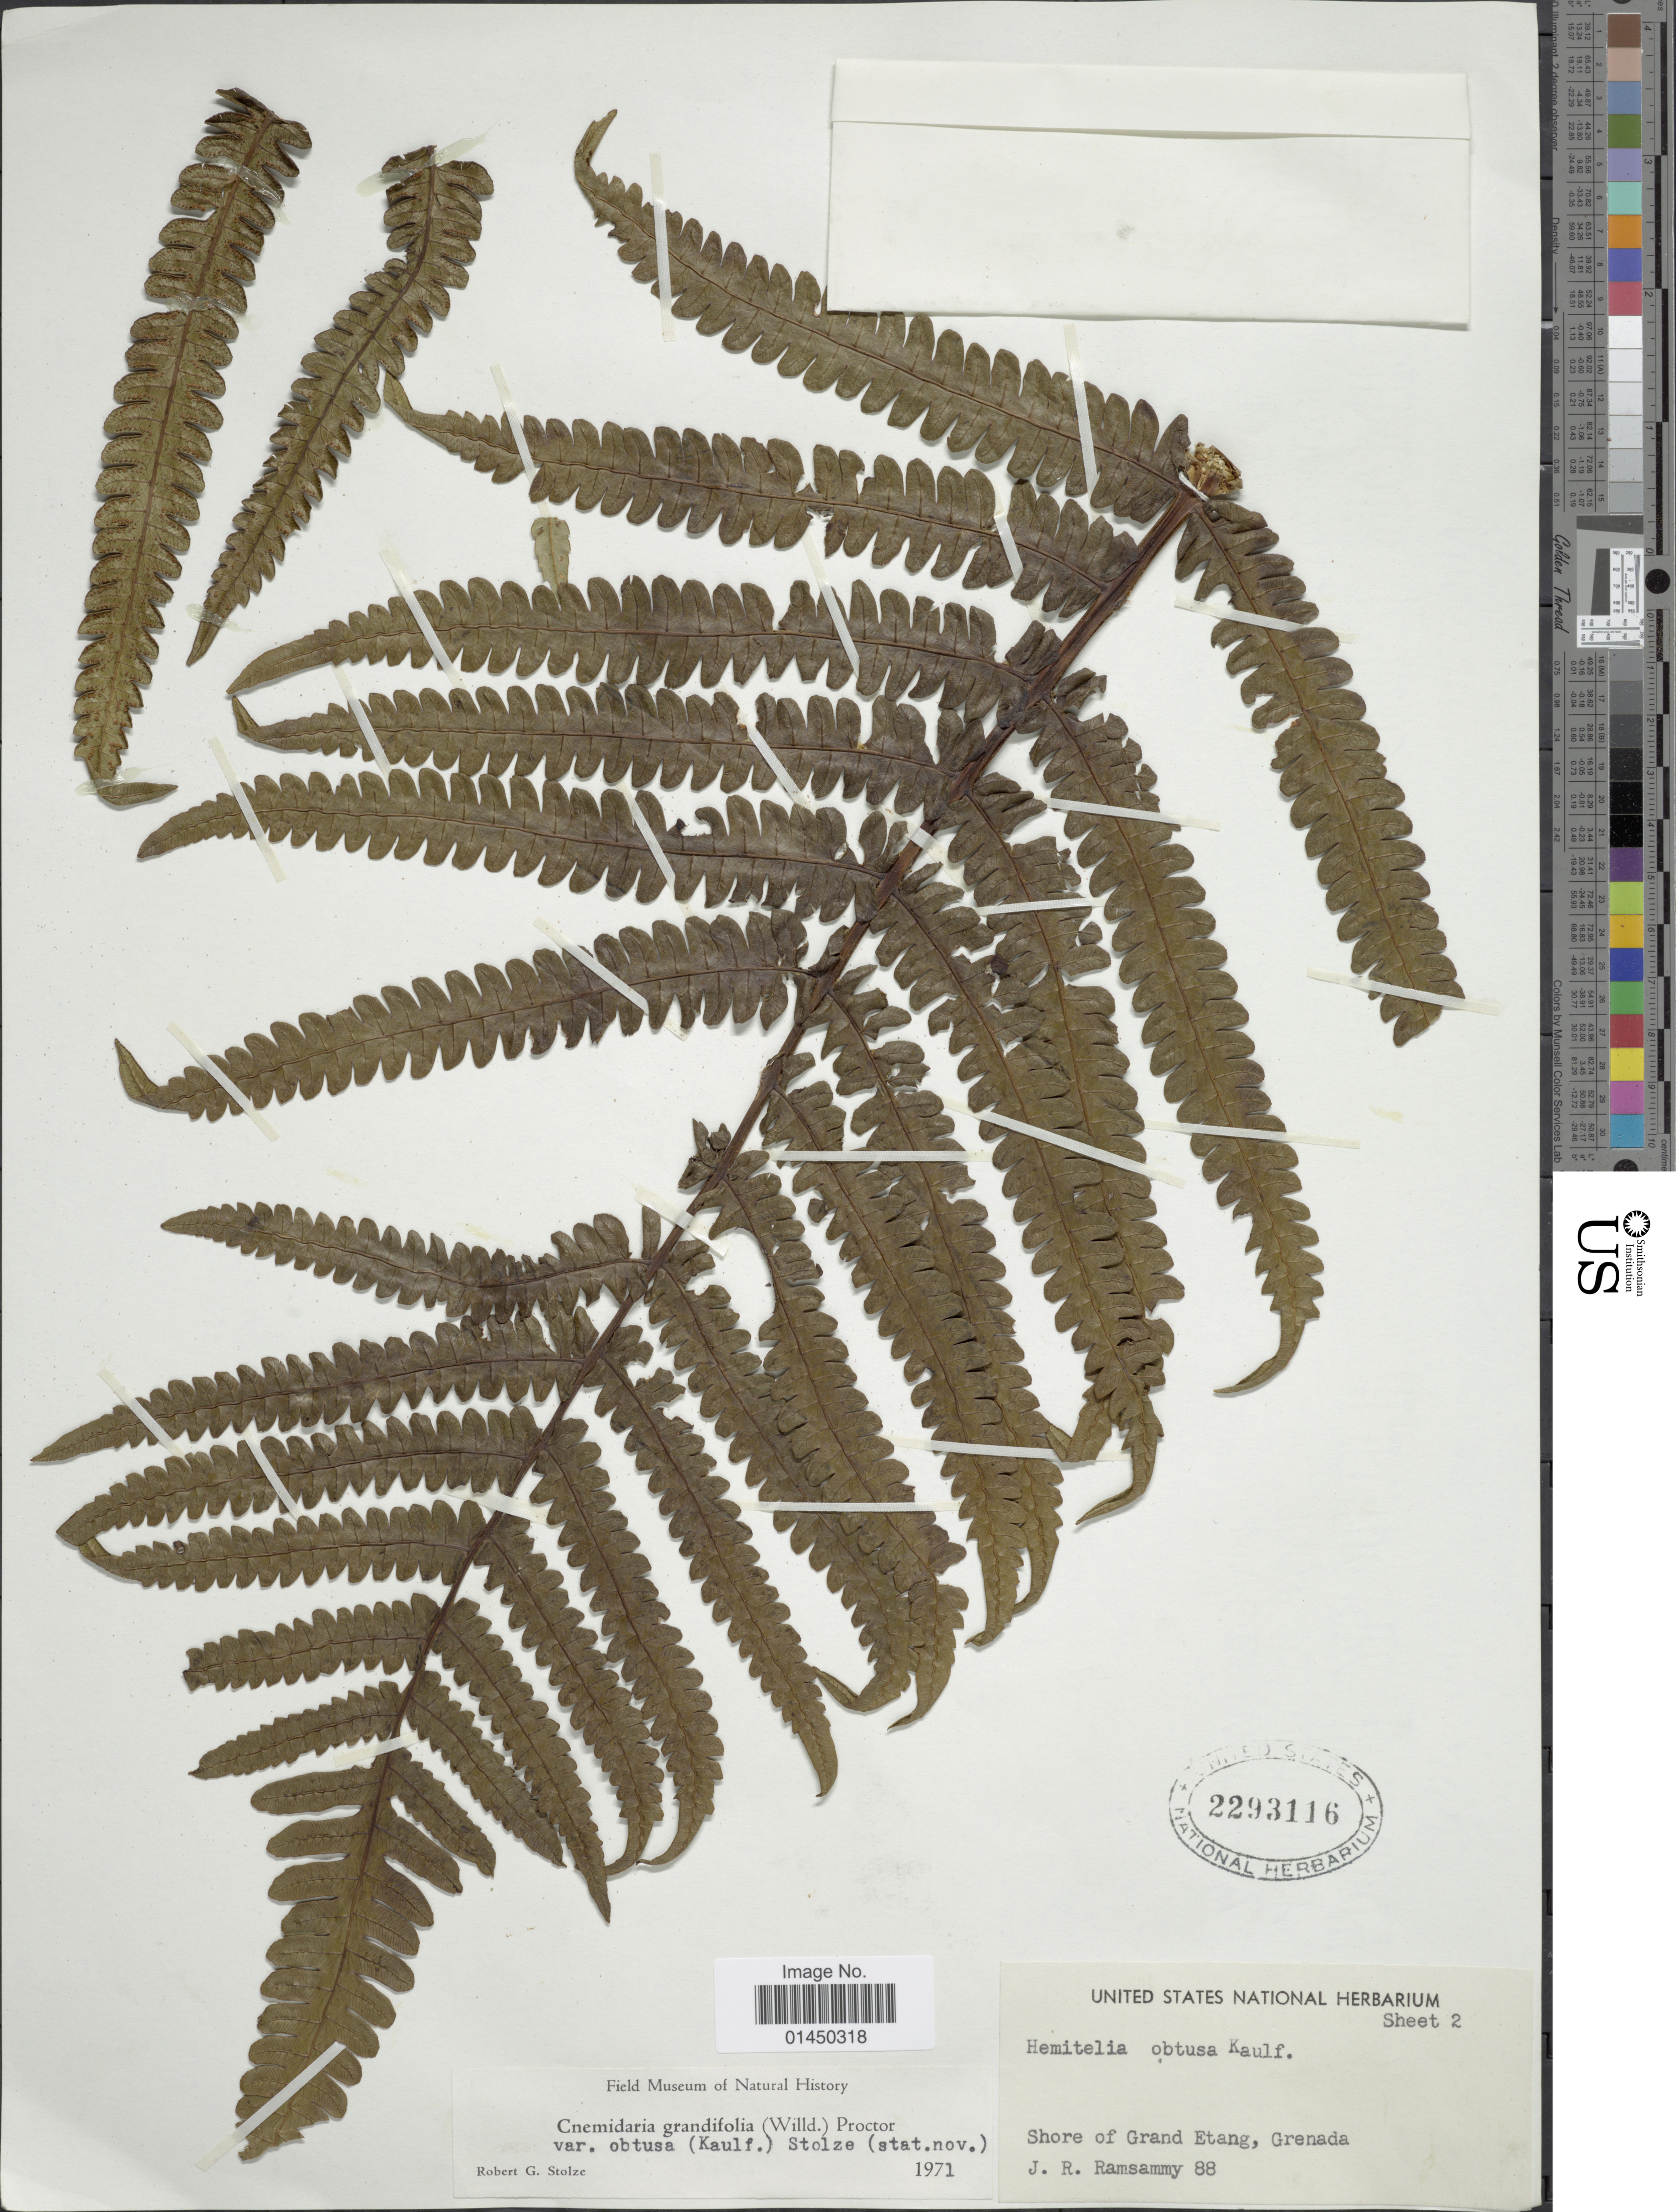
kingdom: Plantae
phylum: Tracheophyta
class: Polypodiopsida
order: Cyatheales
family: Cyatheaceae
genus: Cyathea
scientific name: Cyathea grandifolia var. obtusa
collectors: J. Ramsammy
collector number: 88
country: Grenada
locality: Shore of Grand Etang.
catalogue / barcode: US 2293116